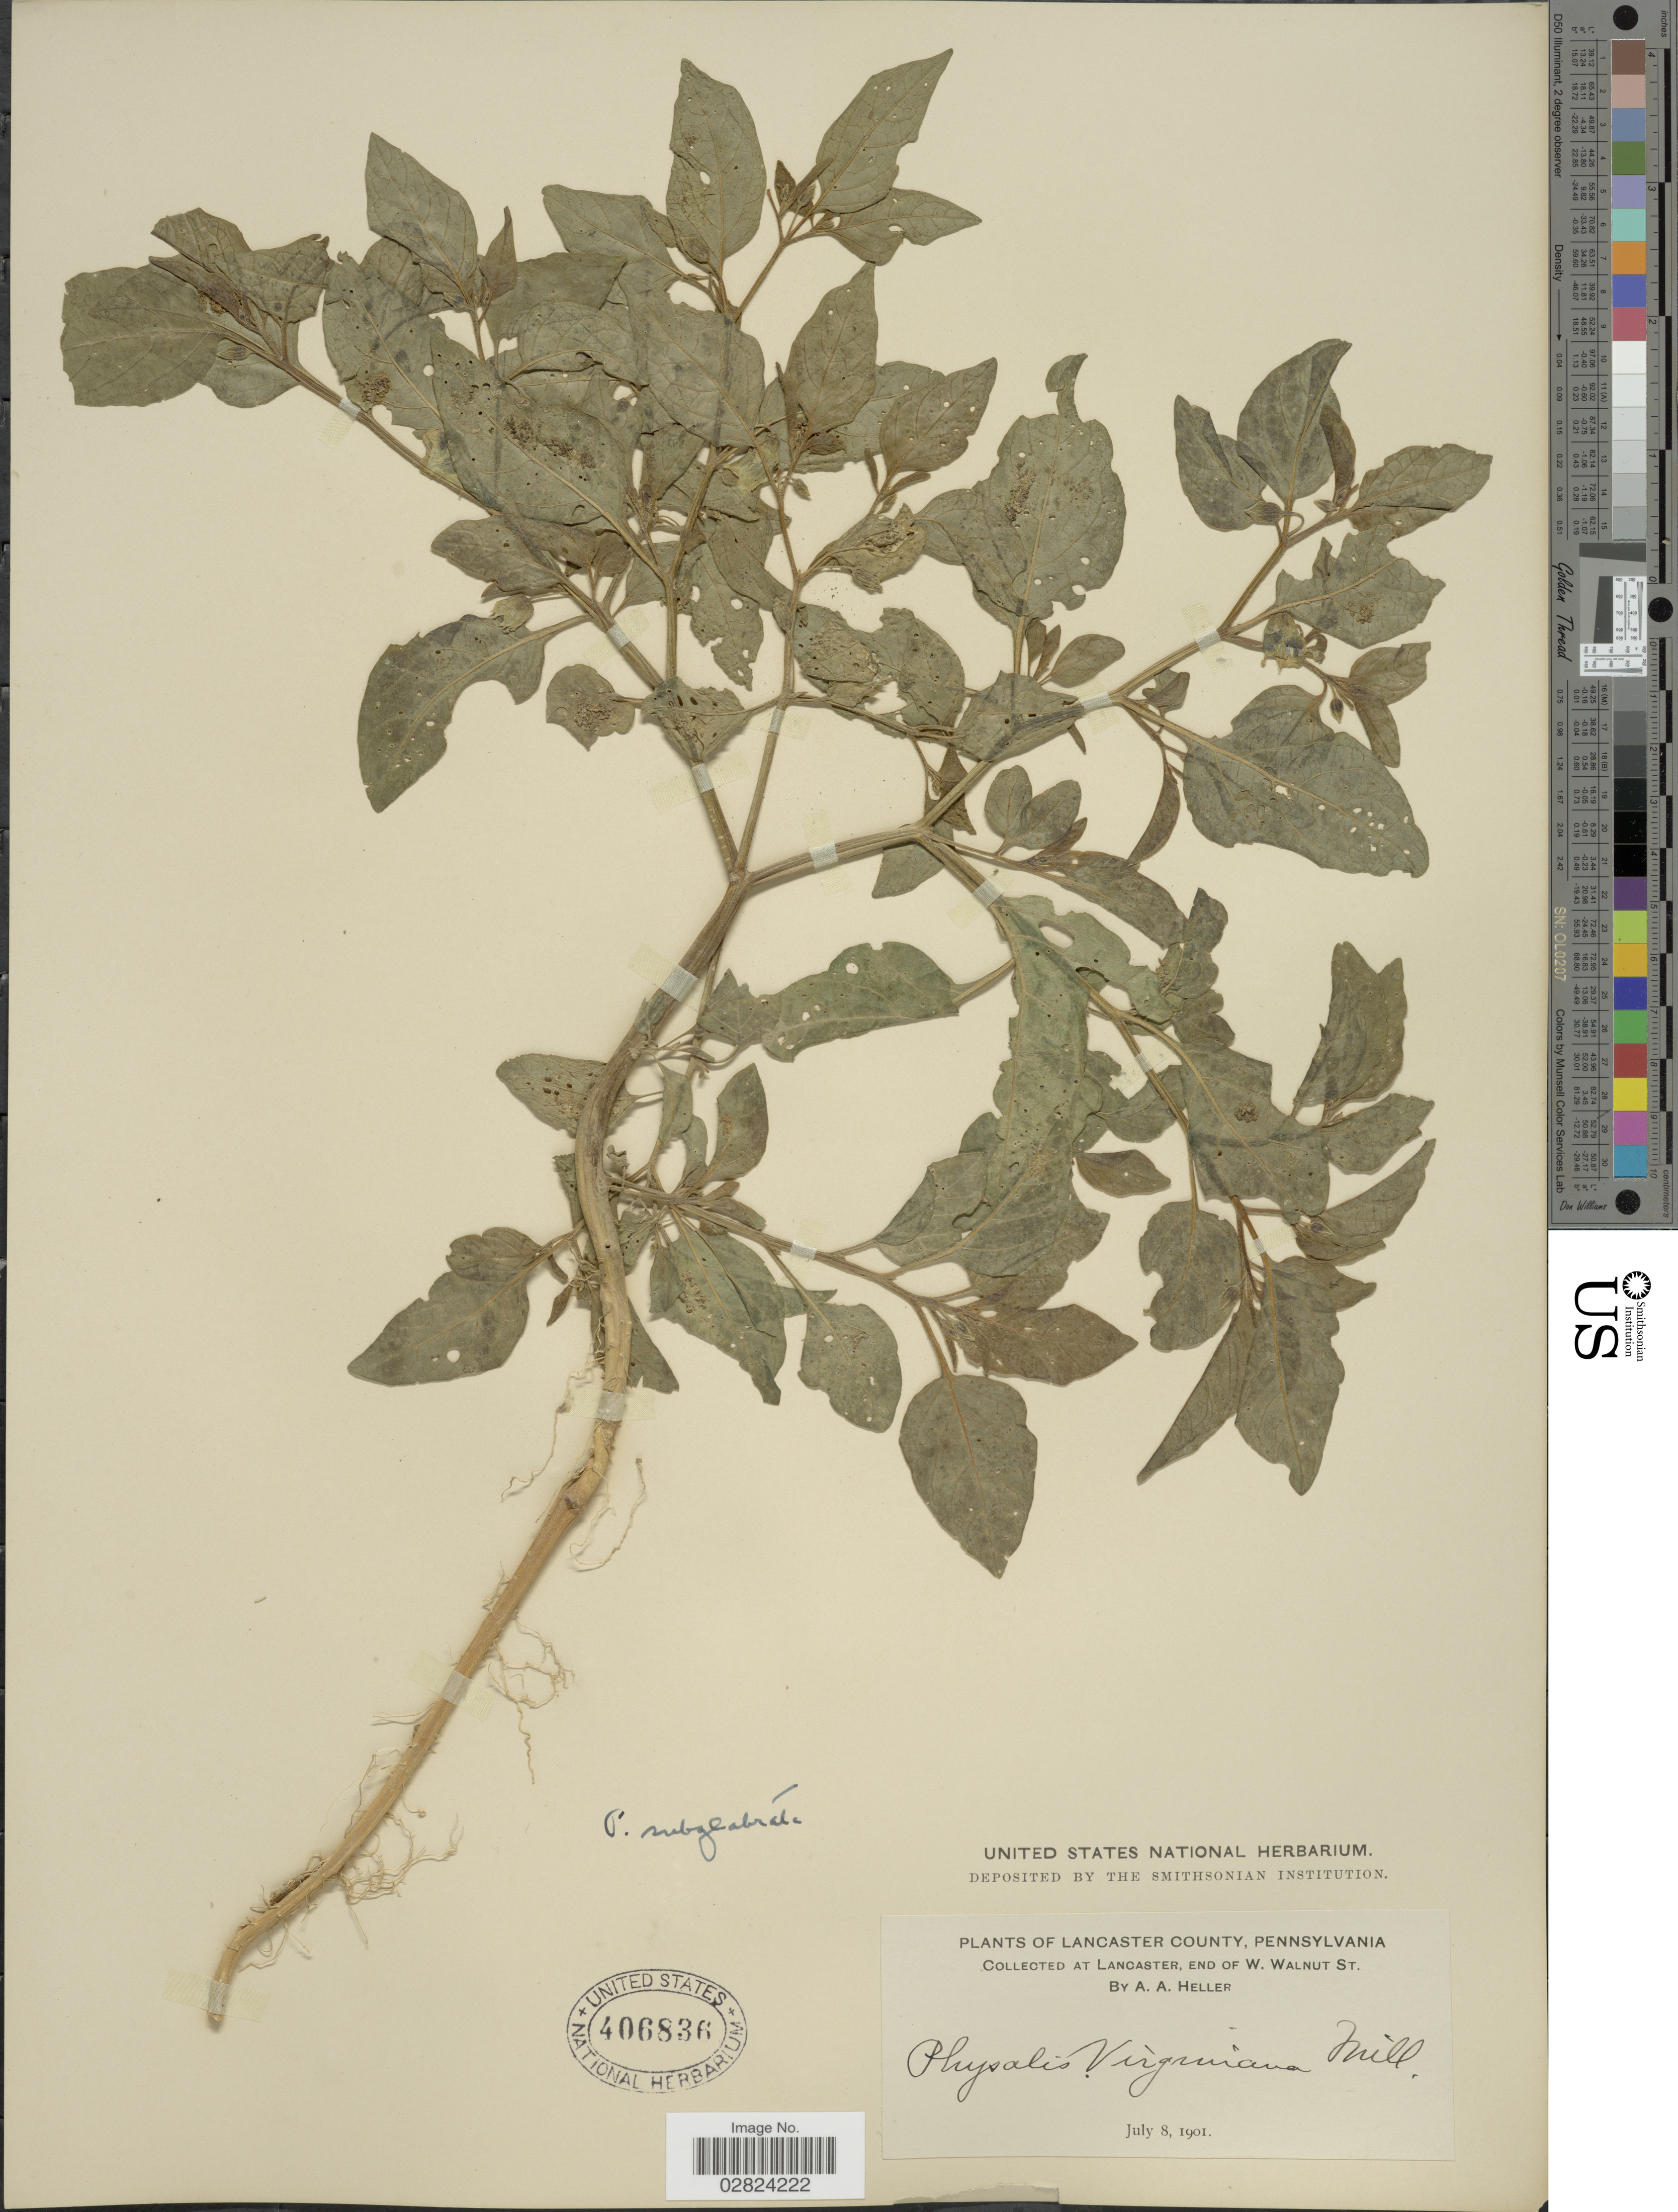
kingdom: Plantae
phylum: Tracheophyta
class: Magnoliopsida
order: Solanales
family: Solanaceae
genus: Physalis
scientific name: Physalis subglabrata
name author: Mack. & Bush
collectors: A. A. Heller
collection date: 1901-07-08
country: United States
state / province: Pennsylvania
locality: Lancaster County. At Lancaster, end of W. Walnut St.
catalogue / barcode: US 406836